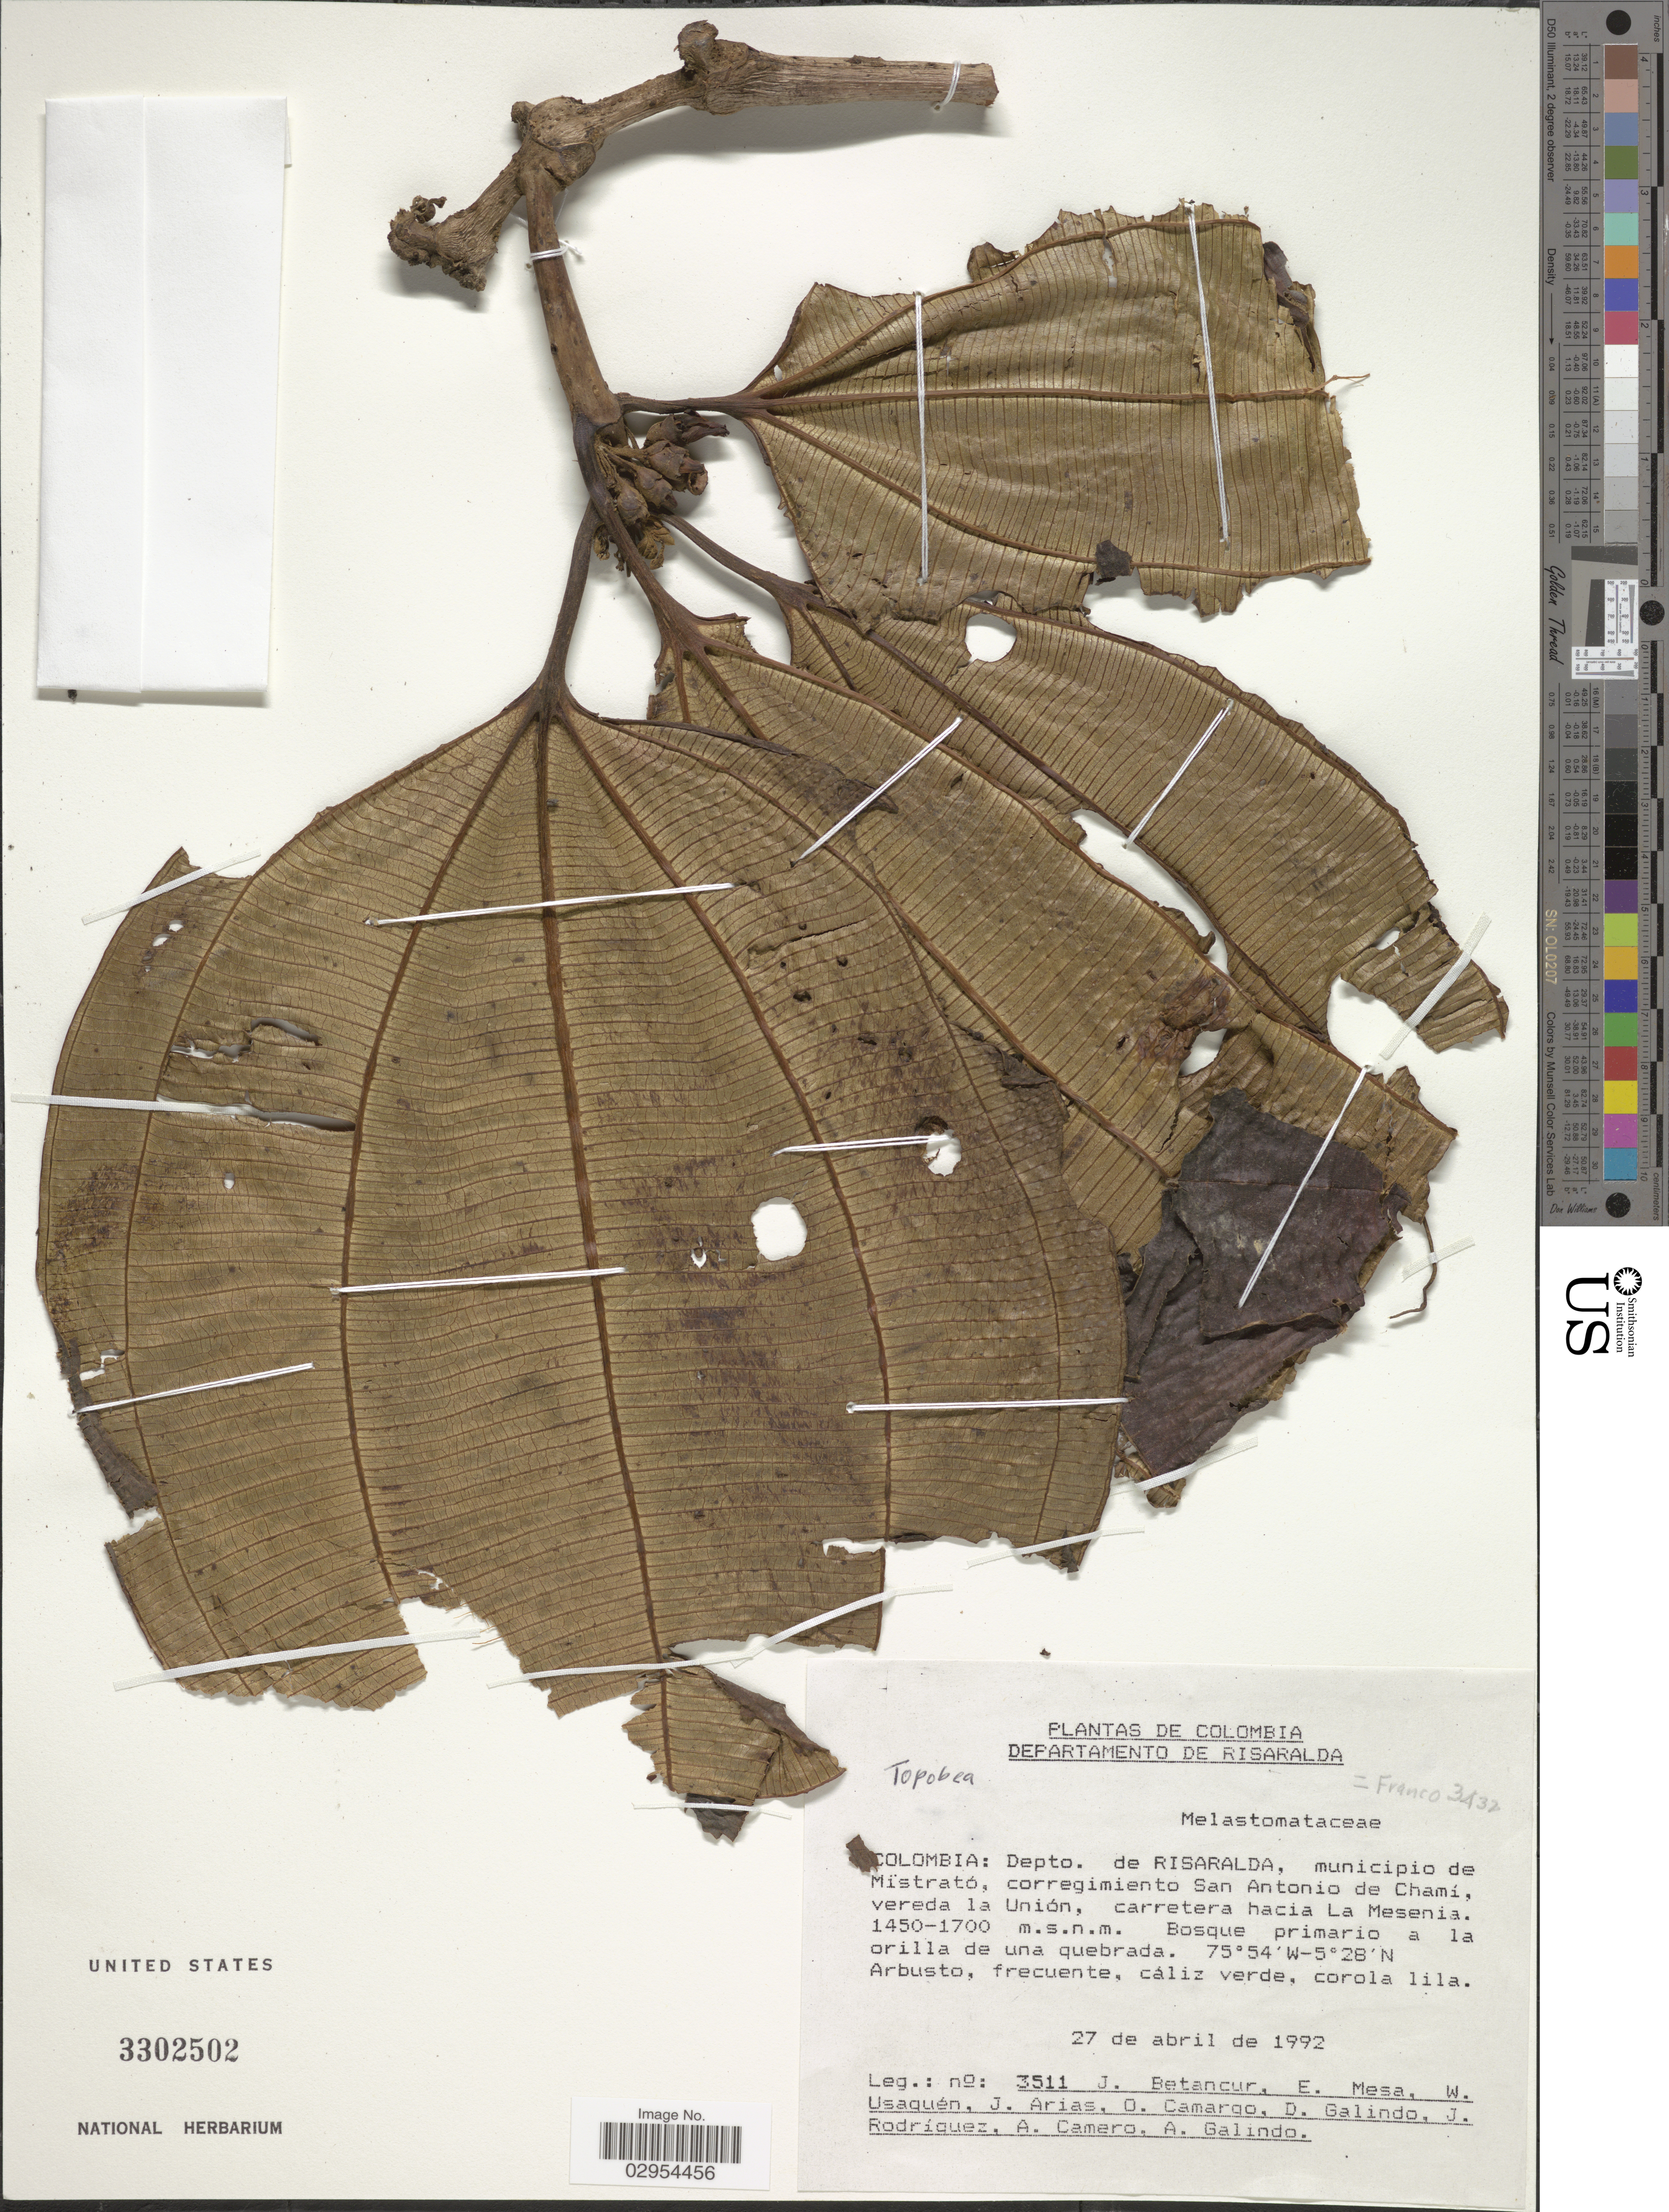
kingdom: Plantae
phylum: Tracheophyta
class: Magnoliopsida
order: Myrtales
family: Melastomataceae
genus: Topobea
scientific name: Topobea sp.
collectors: J. Betancur, E. Mesa, W. Usaquen, J. Arias & et al.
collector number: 3511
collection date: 1992-04-27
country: Colombia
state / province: Risaralda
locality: Depto. de Risaralda, municipio de Mistrató, corregimiento San Antonio de Chamí, vereda la Unión, carretera hacia La Mesenia.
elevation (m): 1450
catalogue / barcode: US 3302502